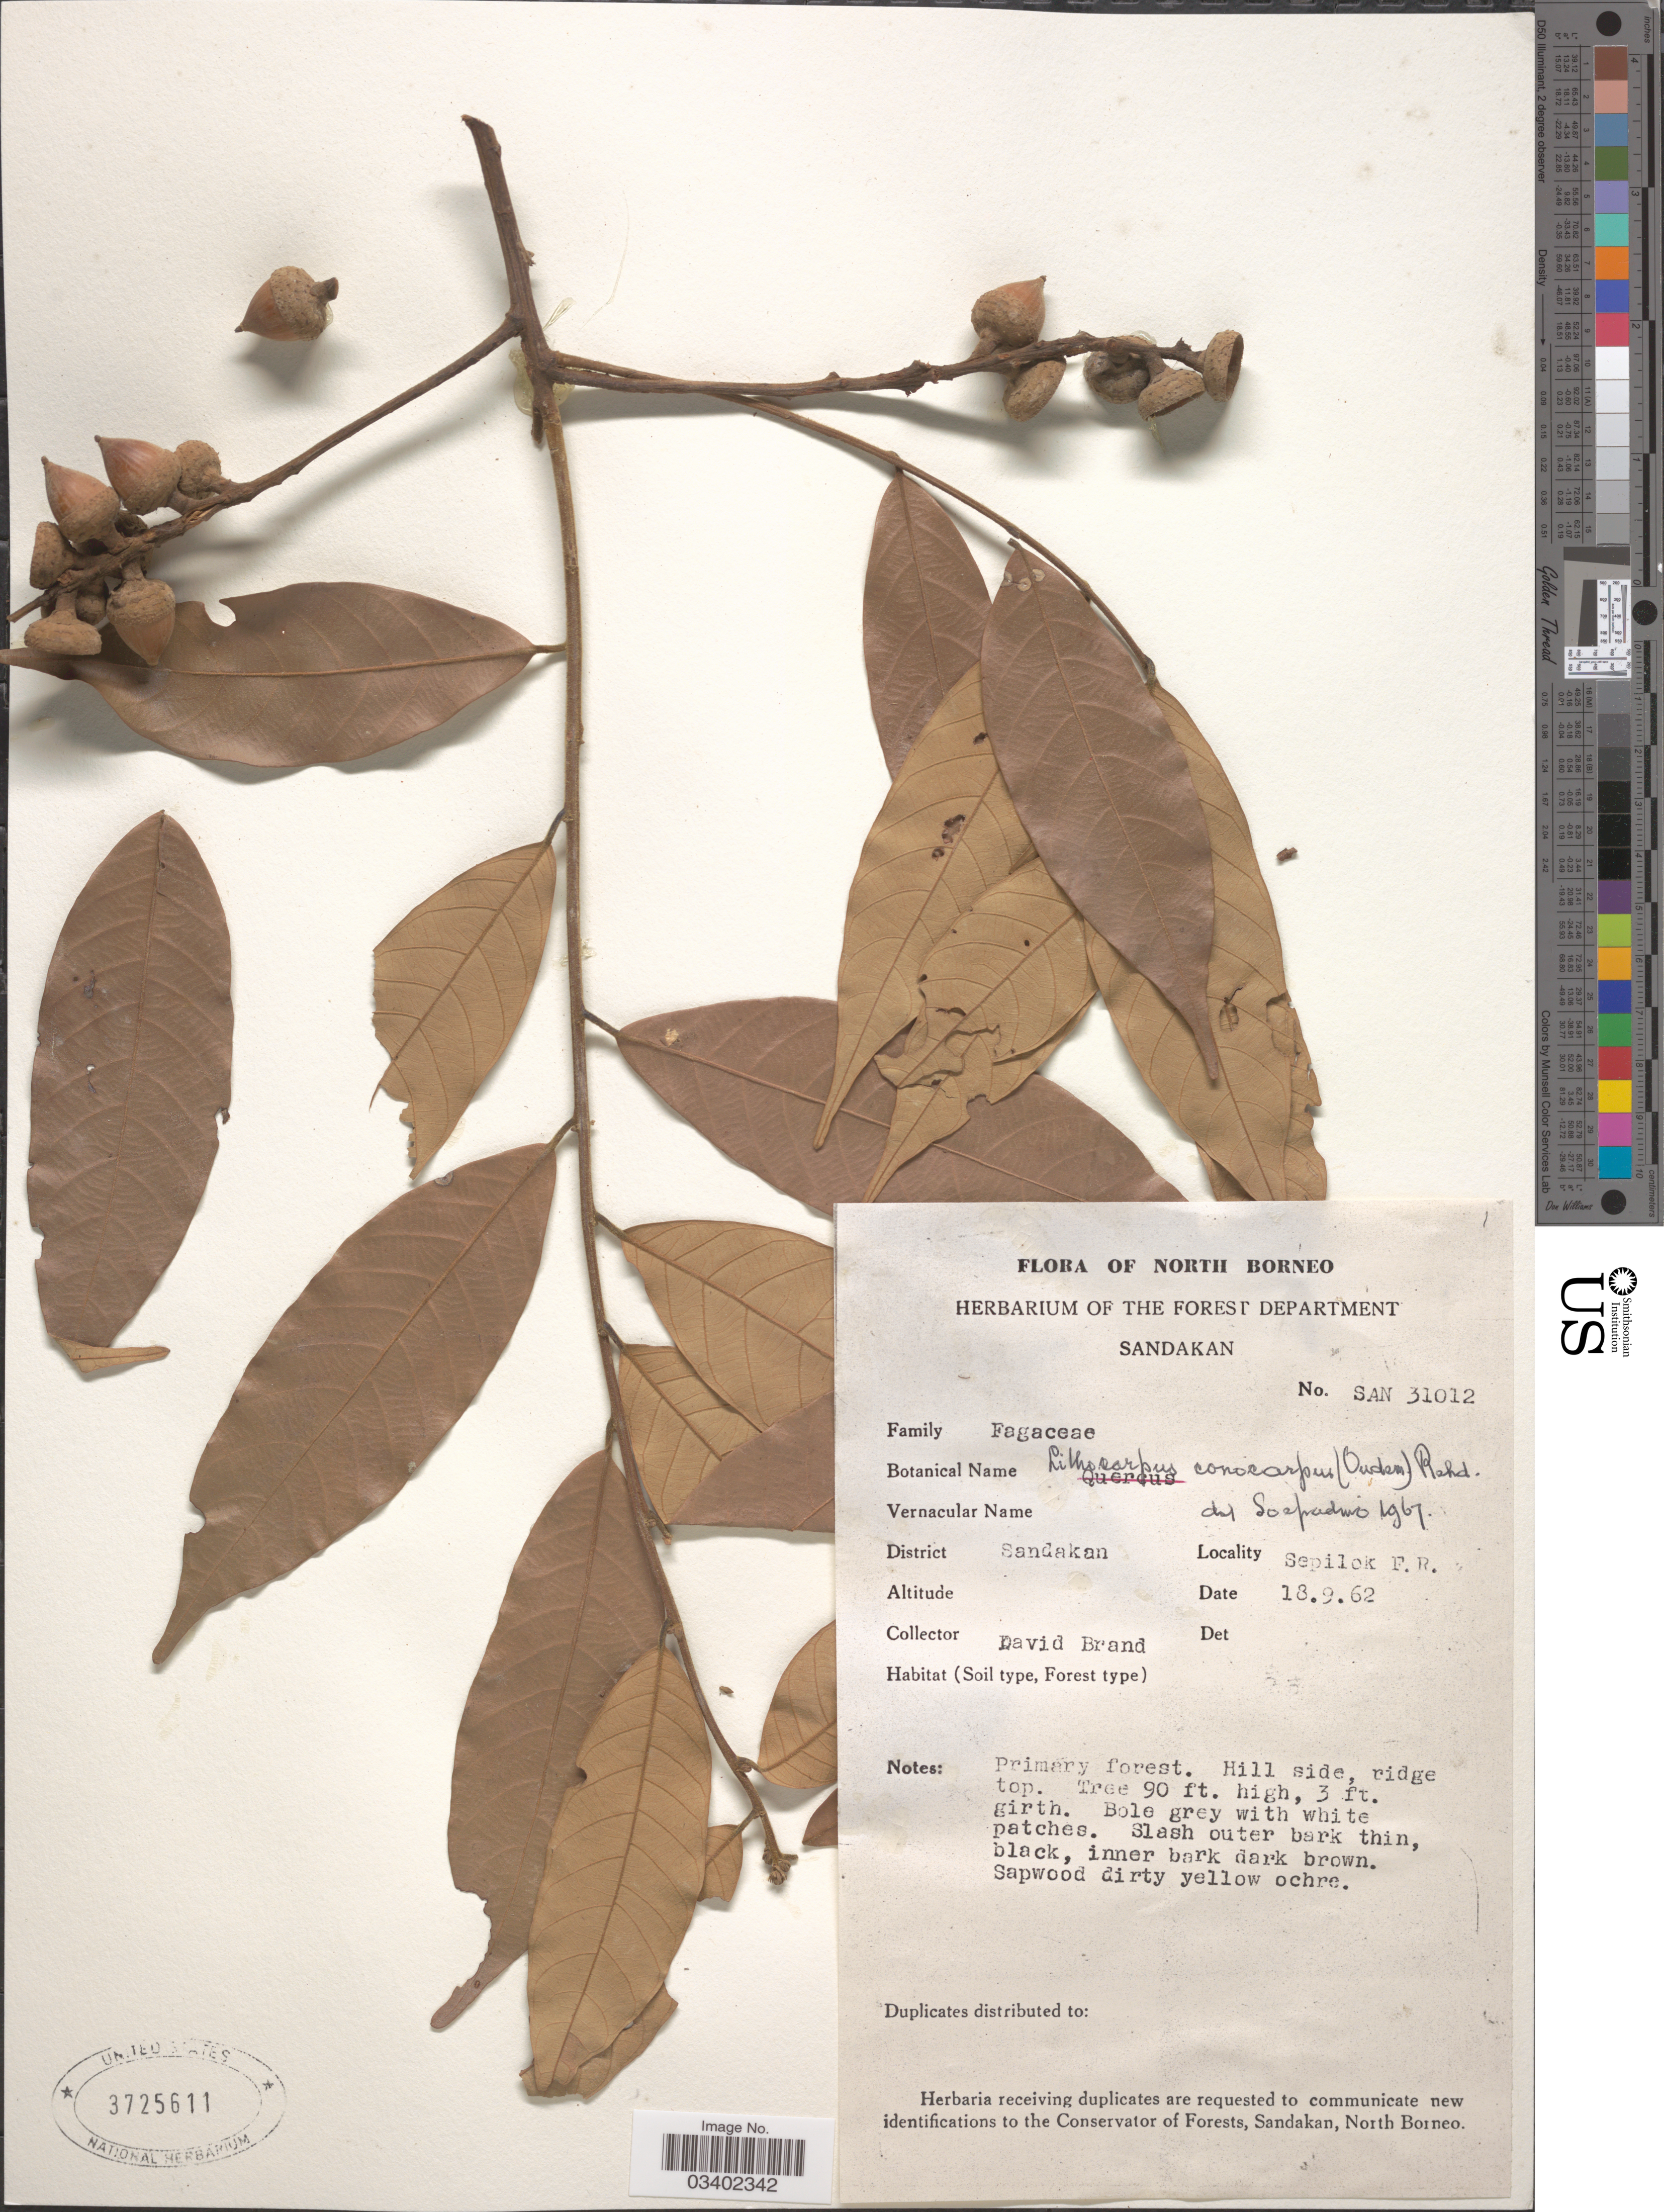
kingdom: Plantae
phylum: Tracheophyta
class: Magnoliopsida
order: Fagales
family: Fagaceae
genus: Lithocarpus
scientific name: Lithocarpus conocarpus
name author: (Oudem.) Rehder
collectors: D. Brand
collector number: SAN 31012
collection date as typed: Transcribed d/m/y: 18/9/62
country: Malaysia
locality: North Borneo. District Sandakan. Sepilok F.R.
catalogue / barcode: US 3725611